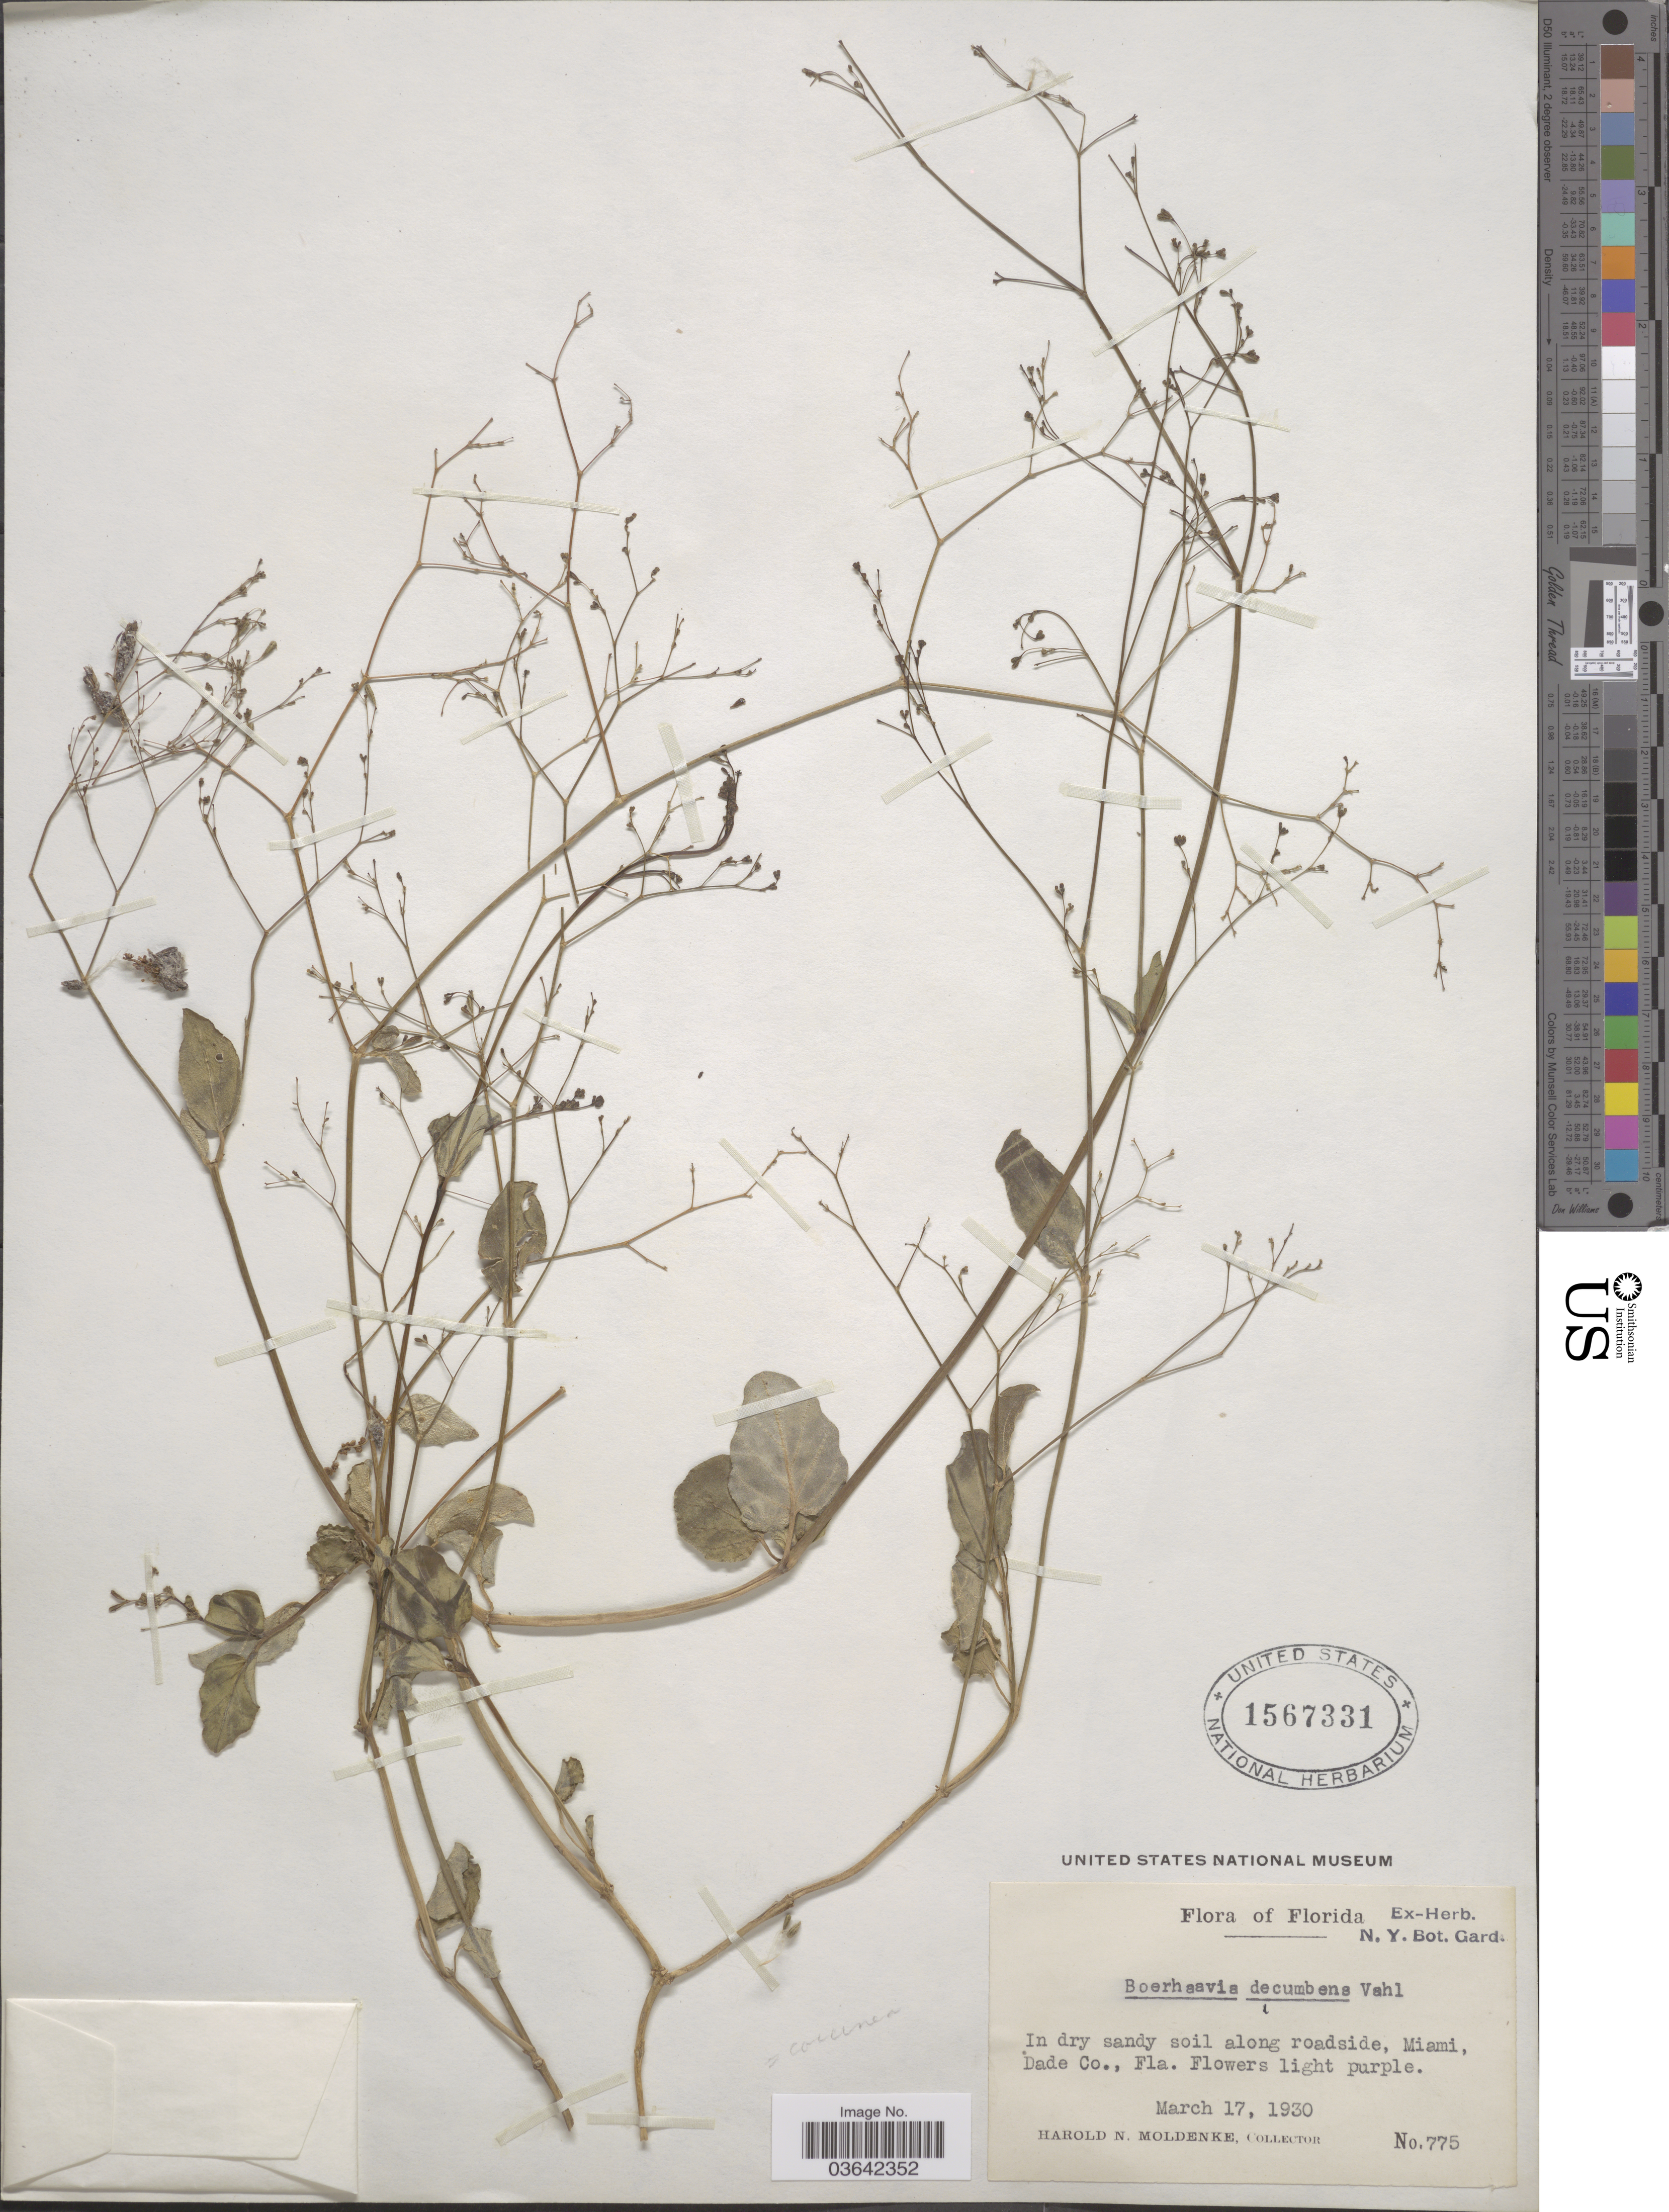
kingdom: Plantae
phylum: Tracheophyta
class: Magnoliopsida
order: Caryophyllales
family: Nyctaginaceae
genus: Boerhavia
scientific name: Boerhavia adscendens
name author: Willd.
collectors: H. N. Moldenke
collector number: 775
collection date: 1930-03-17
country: United States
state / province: Florida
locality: In dry sandy soil along roadside, Miami, Dade Co.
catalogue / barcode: US 1567331